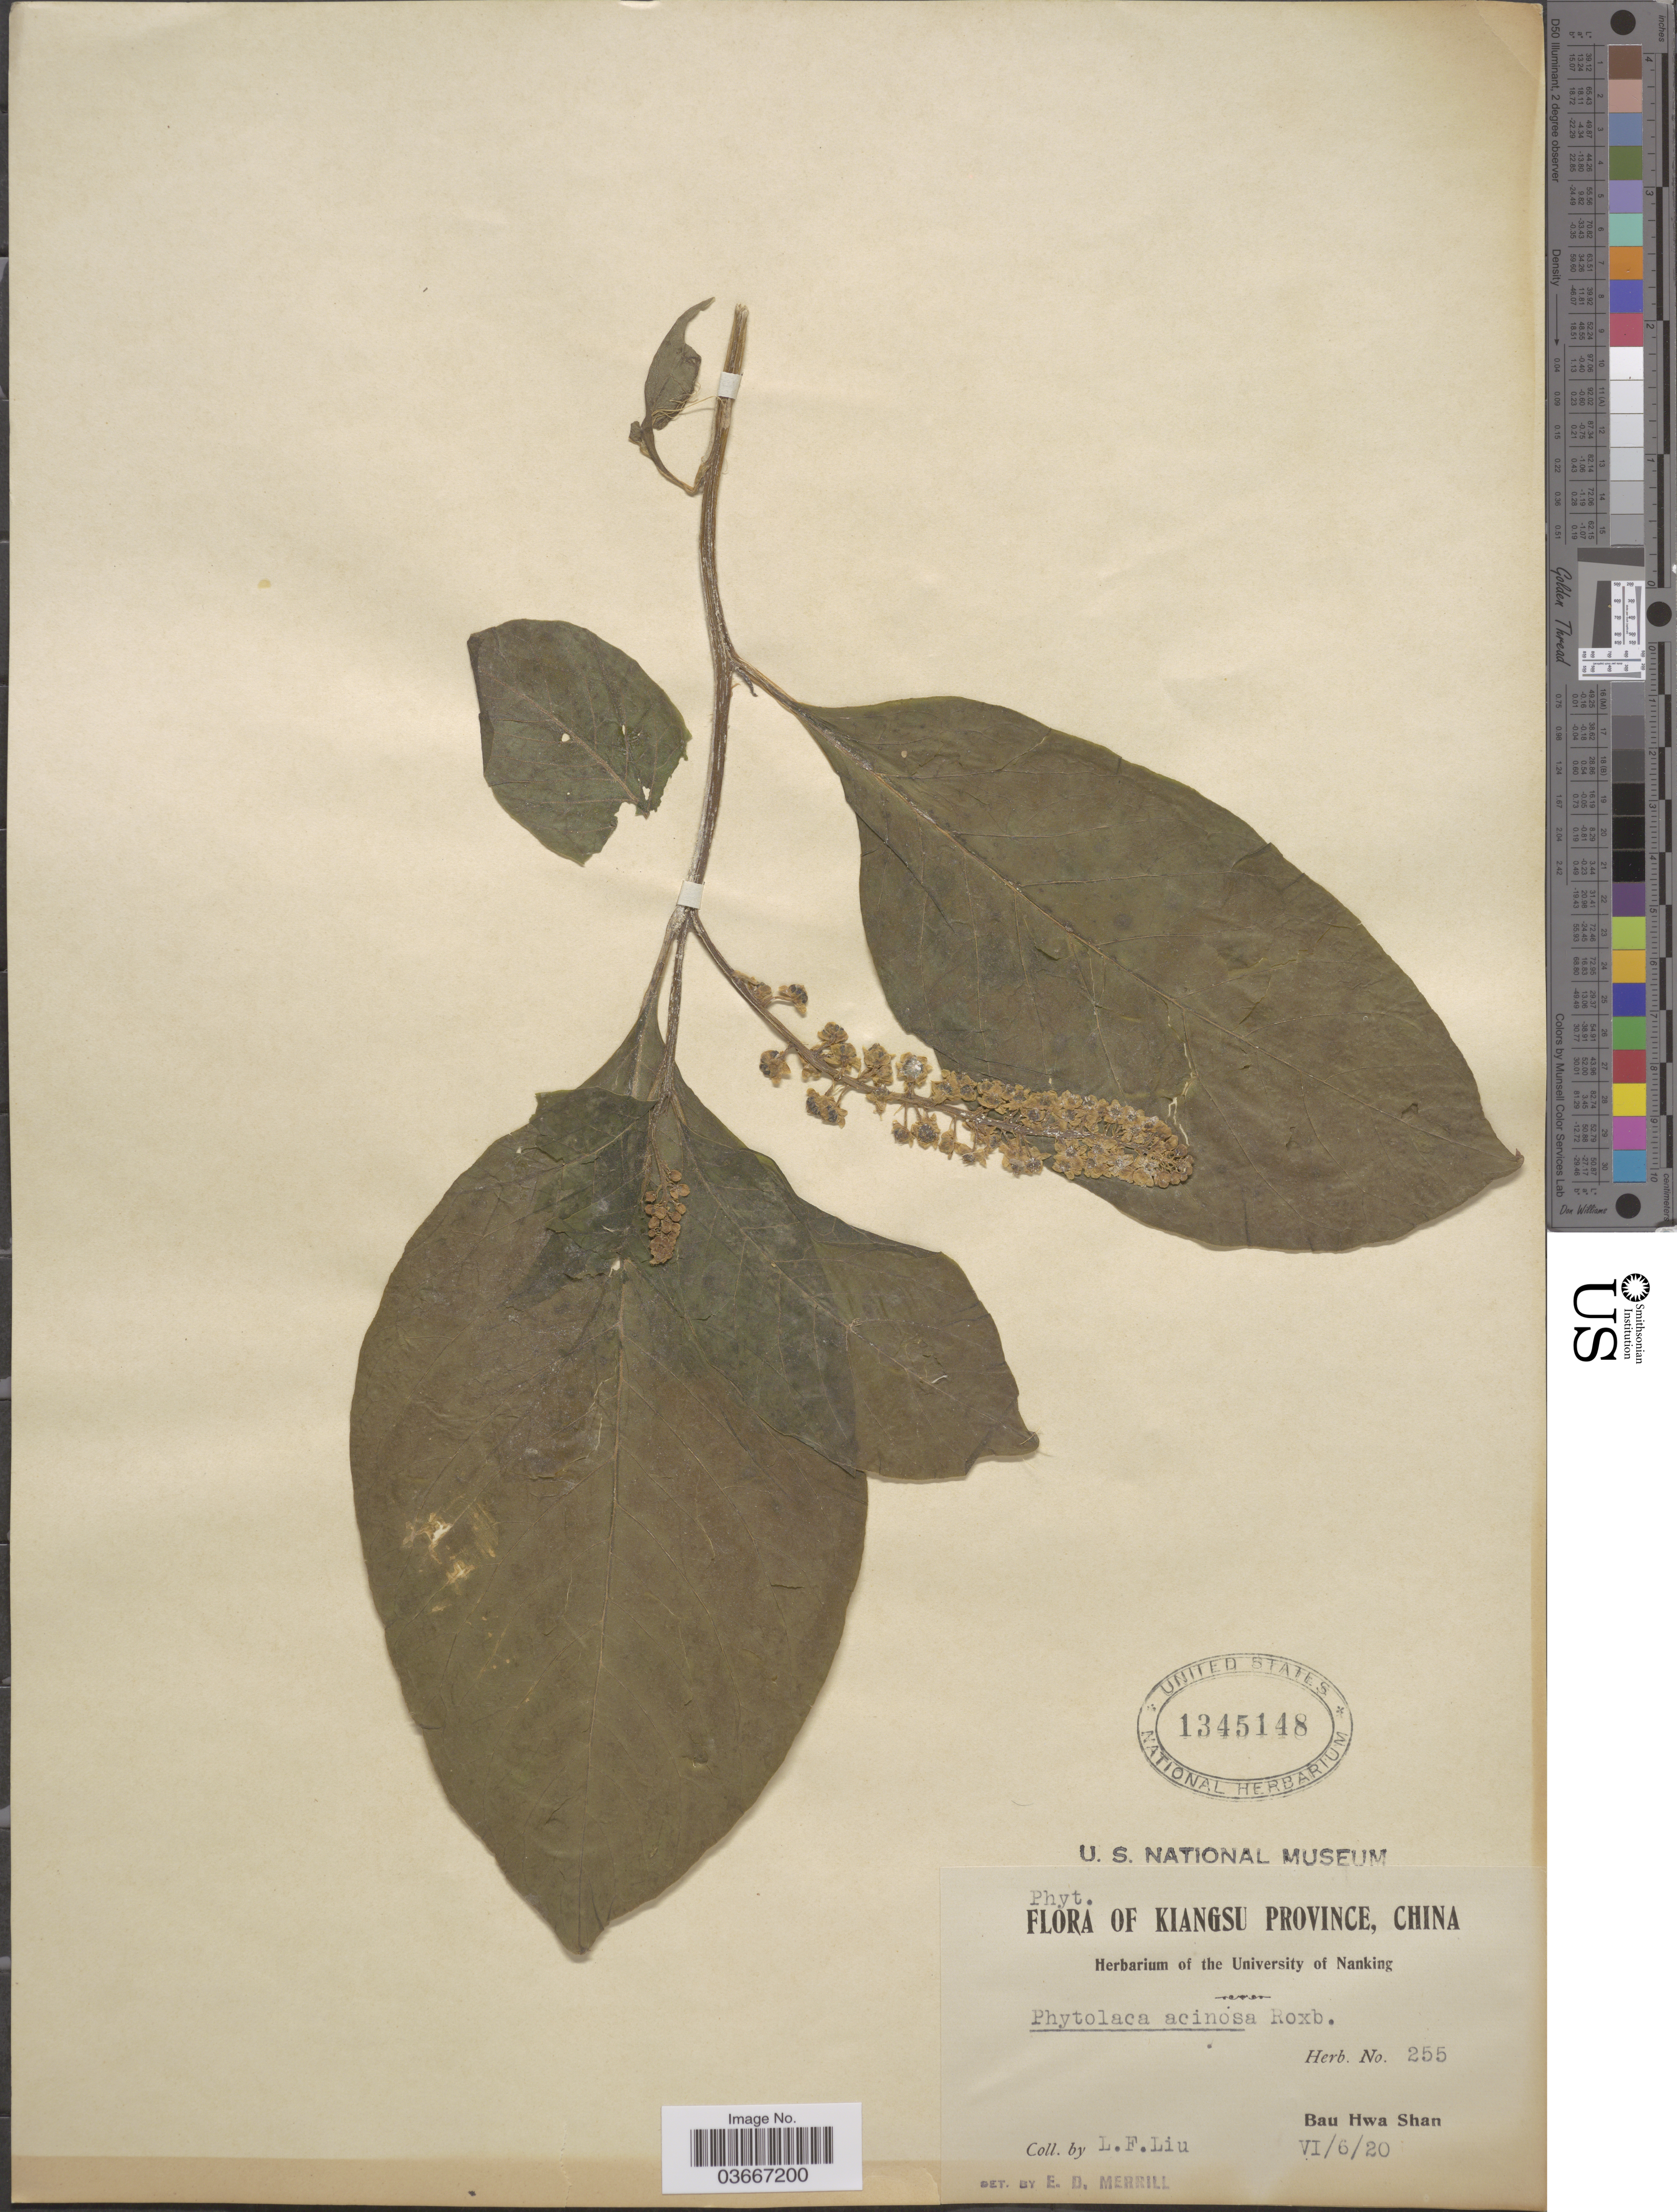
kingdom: Plantae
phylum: Tracheophyta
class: Magnoliopsida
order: Caryophyllales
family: Phytolaccaceae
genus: Phytolacca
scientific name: Phytolacca acinosa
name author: Roxb.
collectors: L. Liu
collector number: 255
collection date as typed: Transcribed d/m/y: 6/6/20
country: China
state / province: Jiangsu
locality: Kiangsu Province. Bau Hwa Shan.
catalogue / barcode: US 1345148